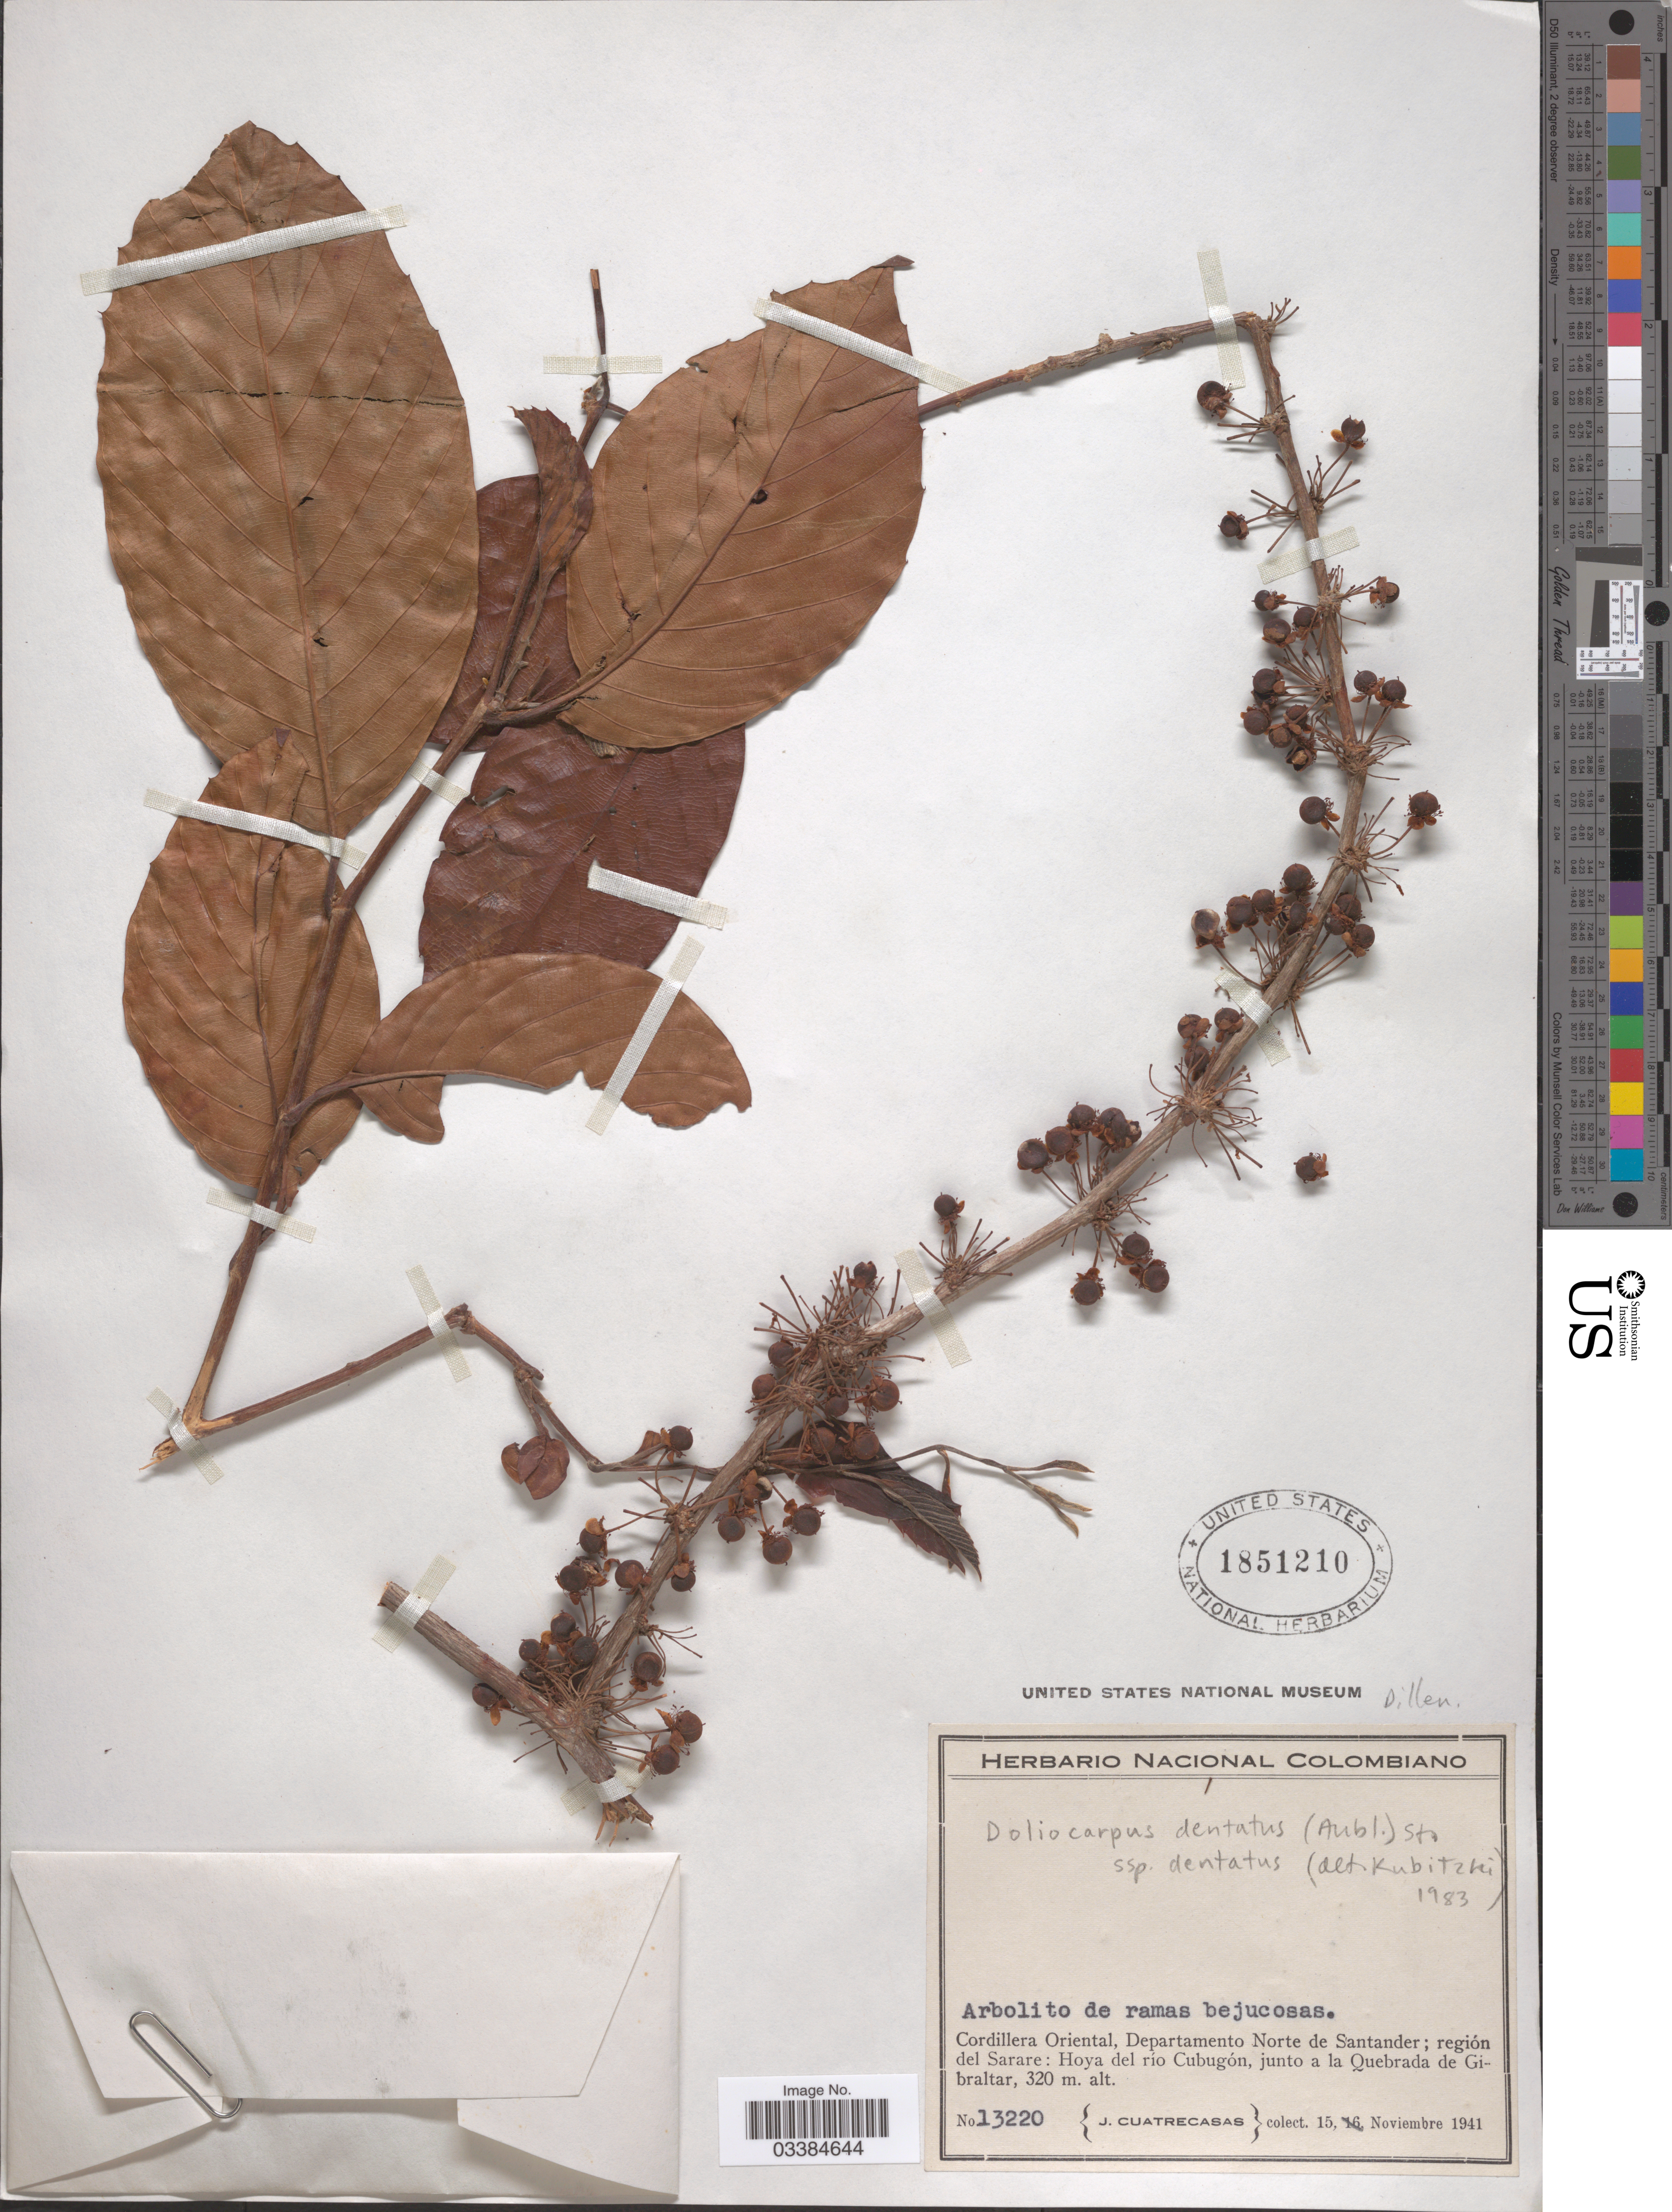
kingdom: Plantae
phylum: Tracheophyta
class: Magnoliopsida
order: Dilleniales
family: Dilleniaceae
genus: Doliocarpus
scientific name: Doliocarpus dentatus subsp. dentatus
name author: (Aubl.) Standl.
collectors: J. Cuatrecasas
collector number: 13220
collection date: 1941-11-15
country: Colombia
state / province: Norte de Santander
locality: Cordillera Oriental, Departamento Norte de Santander; región del Sarare: Hoya del río Cubugón, junto a la Quebrada de Gibraltar.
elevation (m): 320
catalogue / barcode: US 1851210